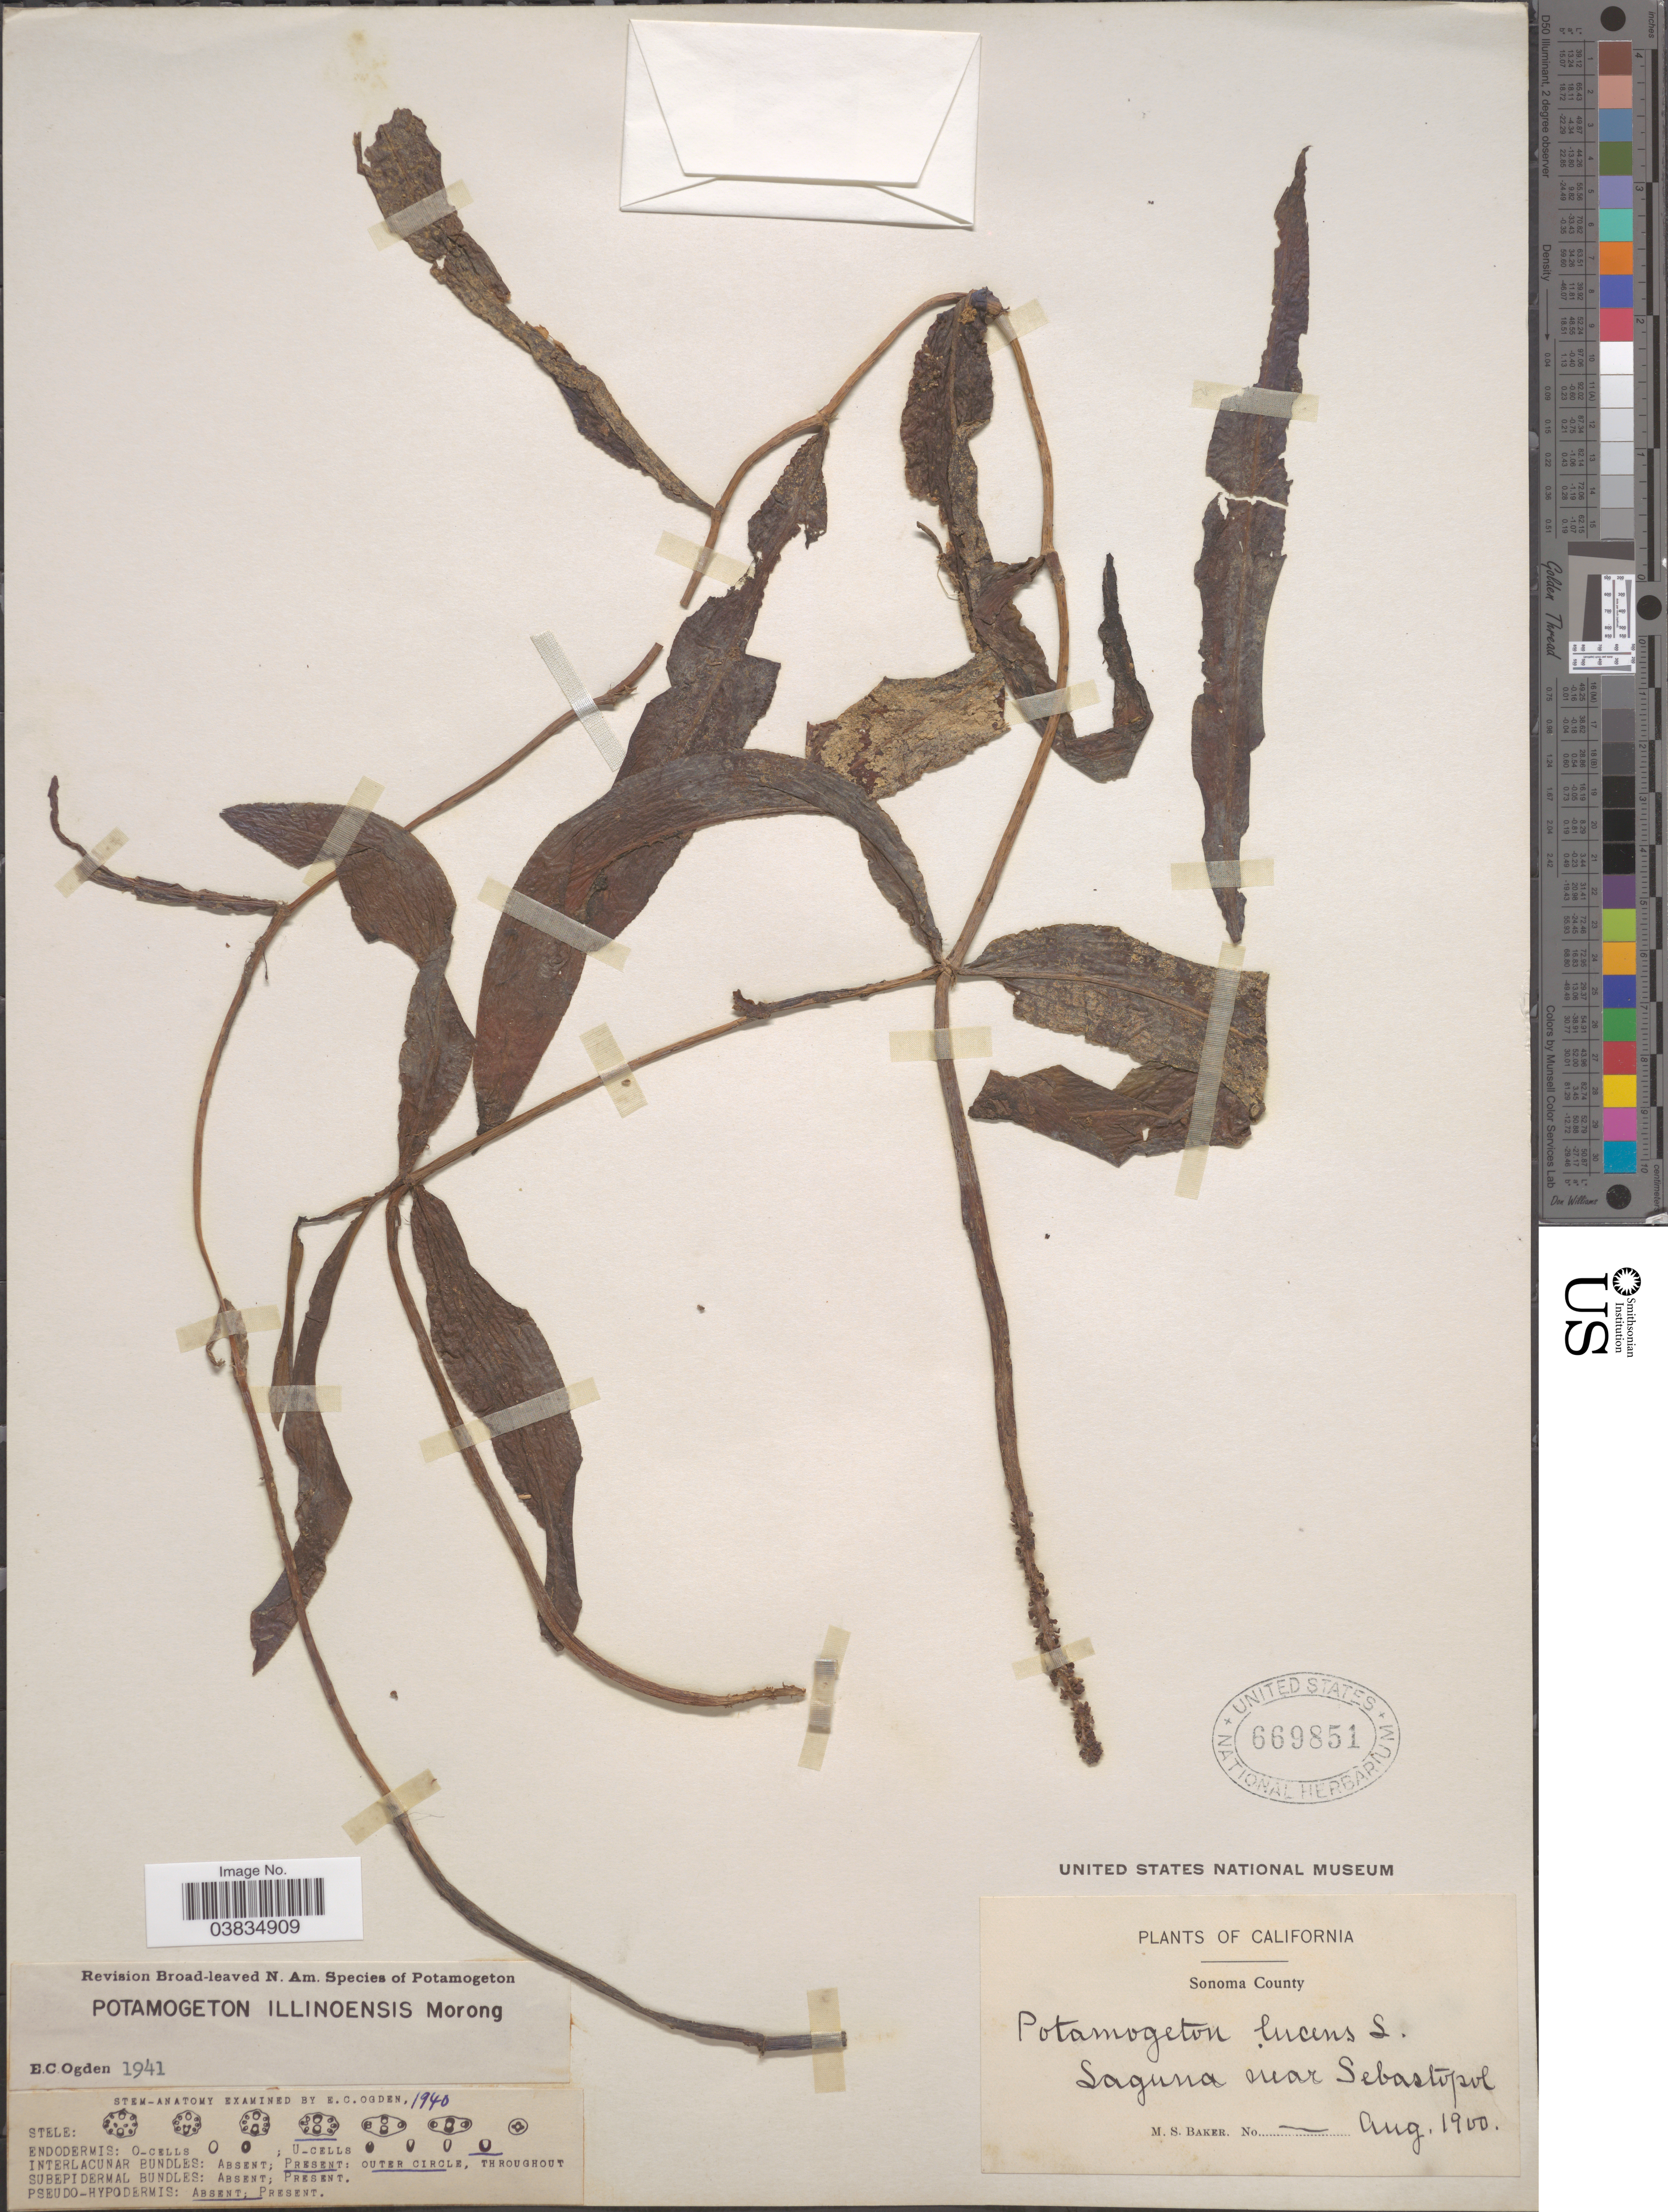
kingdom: Plantae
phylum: Tracheophyta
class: Liliopsida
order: Alismatales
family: Potamogetonaceae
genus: Potamogeton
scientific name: Potamogeton illinoensis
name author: Morong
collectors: M. S. Baker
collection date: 1900-08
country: United States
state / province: California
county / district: Sonoma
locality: Sonoma County. Laguna near Sebastopol.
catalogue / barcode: US 669851